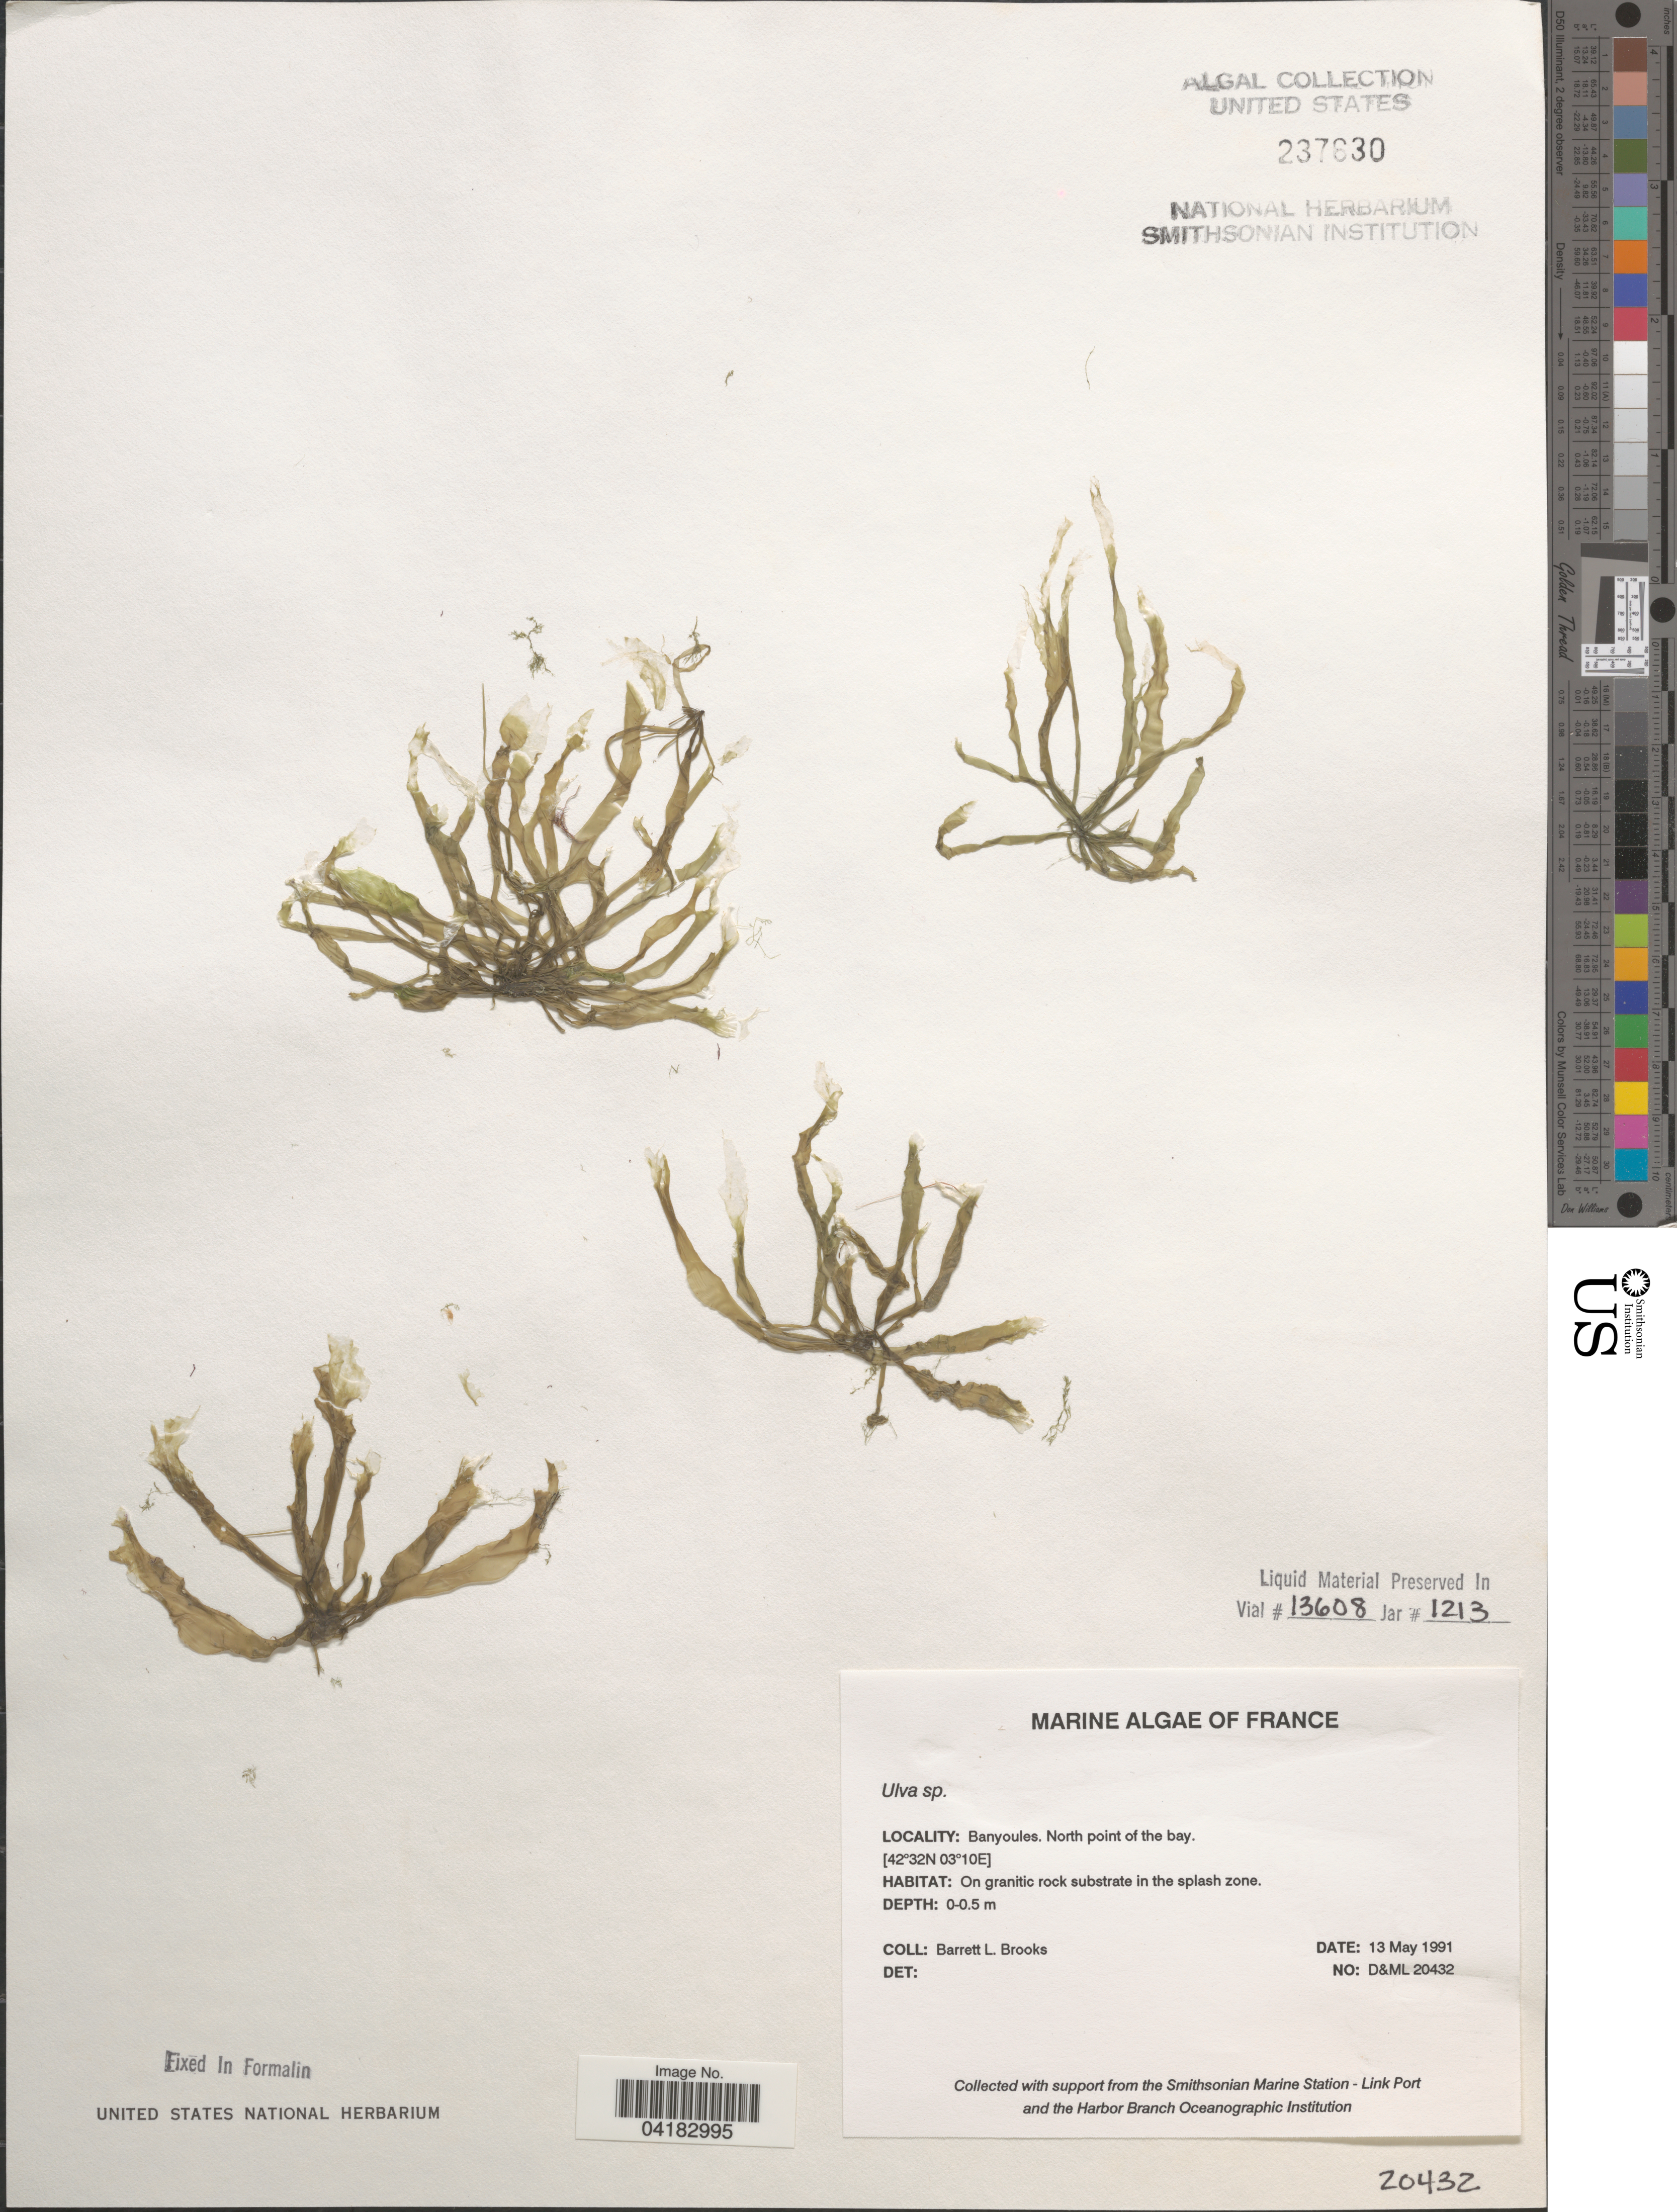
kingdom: Plantae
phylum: Chlorophyta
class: Ulvophyceae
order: Ulvales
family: Ulvaceae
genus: Ulva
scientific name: Ulva sp.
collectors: B. Brooks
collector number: D&ML20432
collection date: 1991-05-13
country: France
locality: Banyoules. North point of the bay.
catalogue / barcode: US 237630